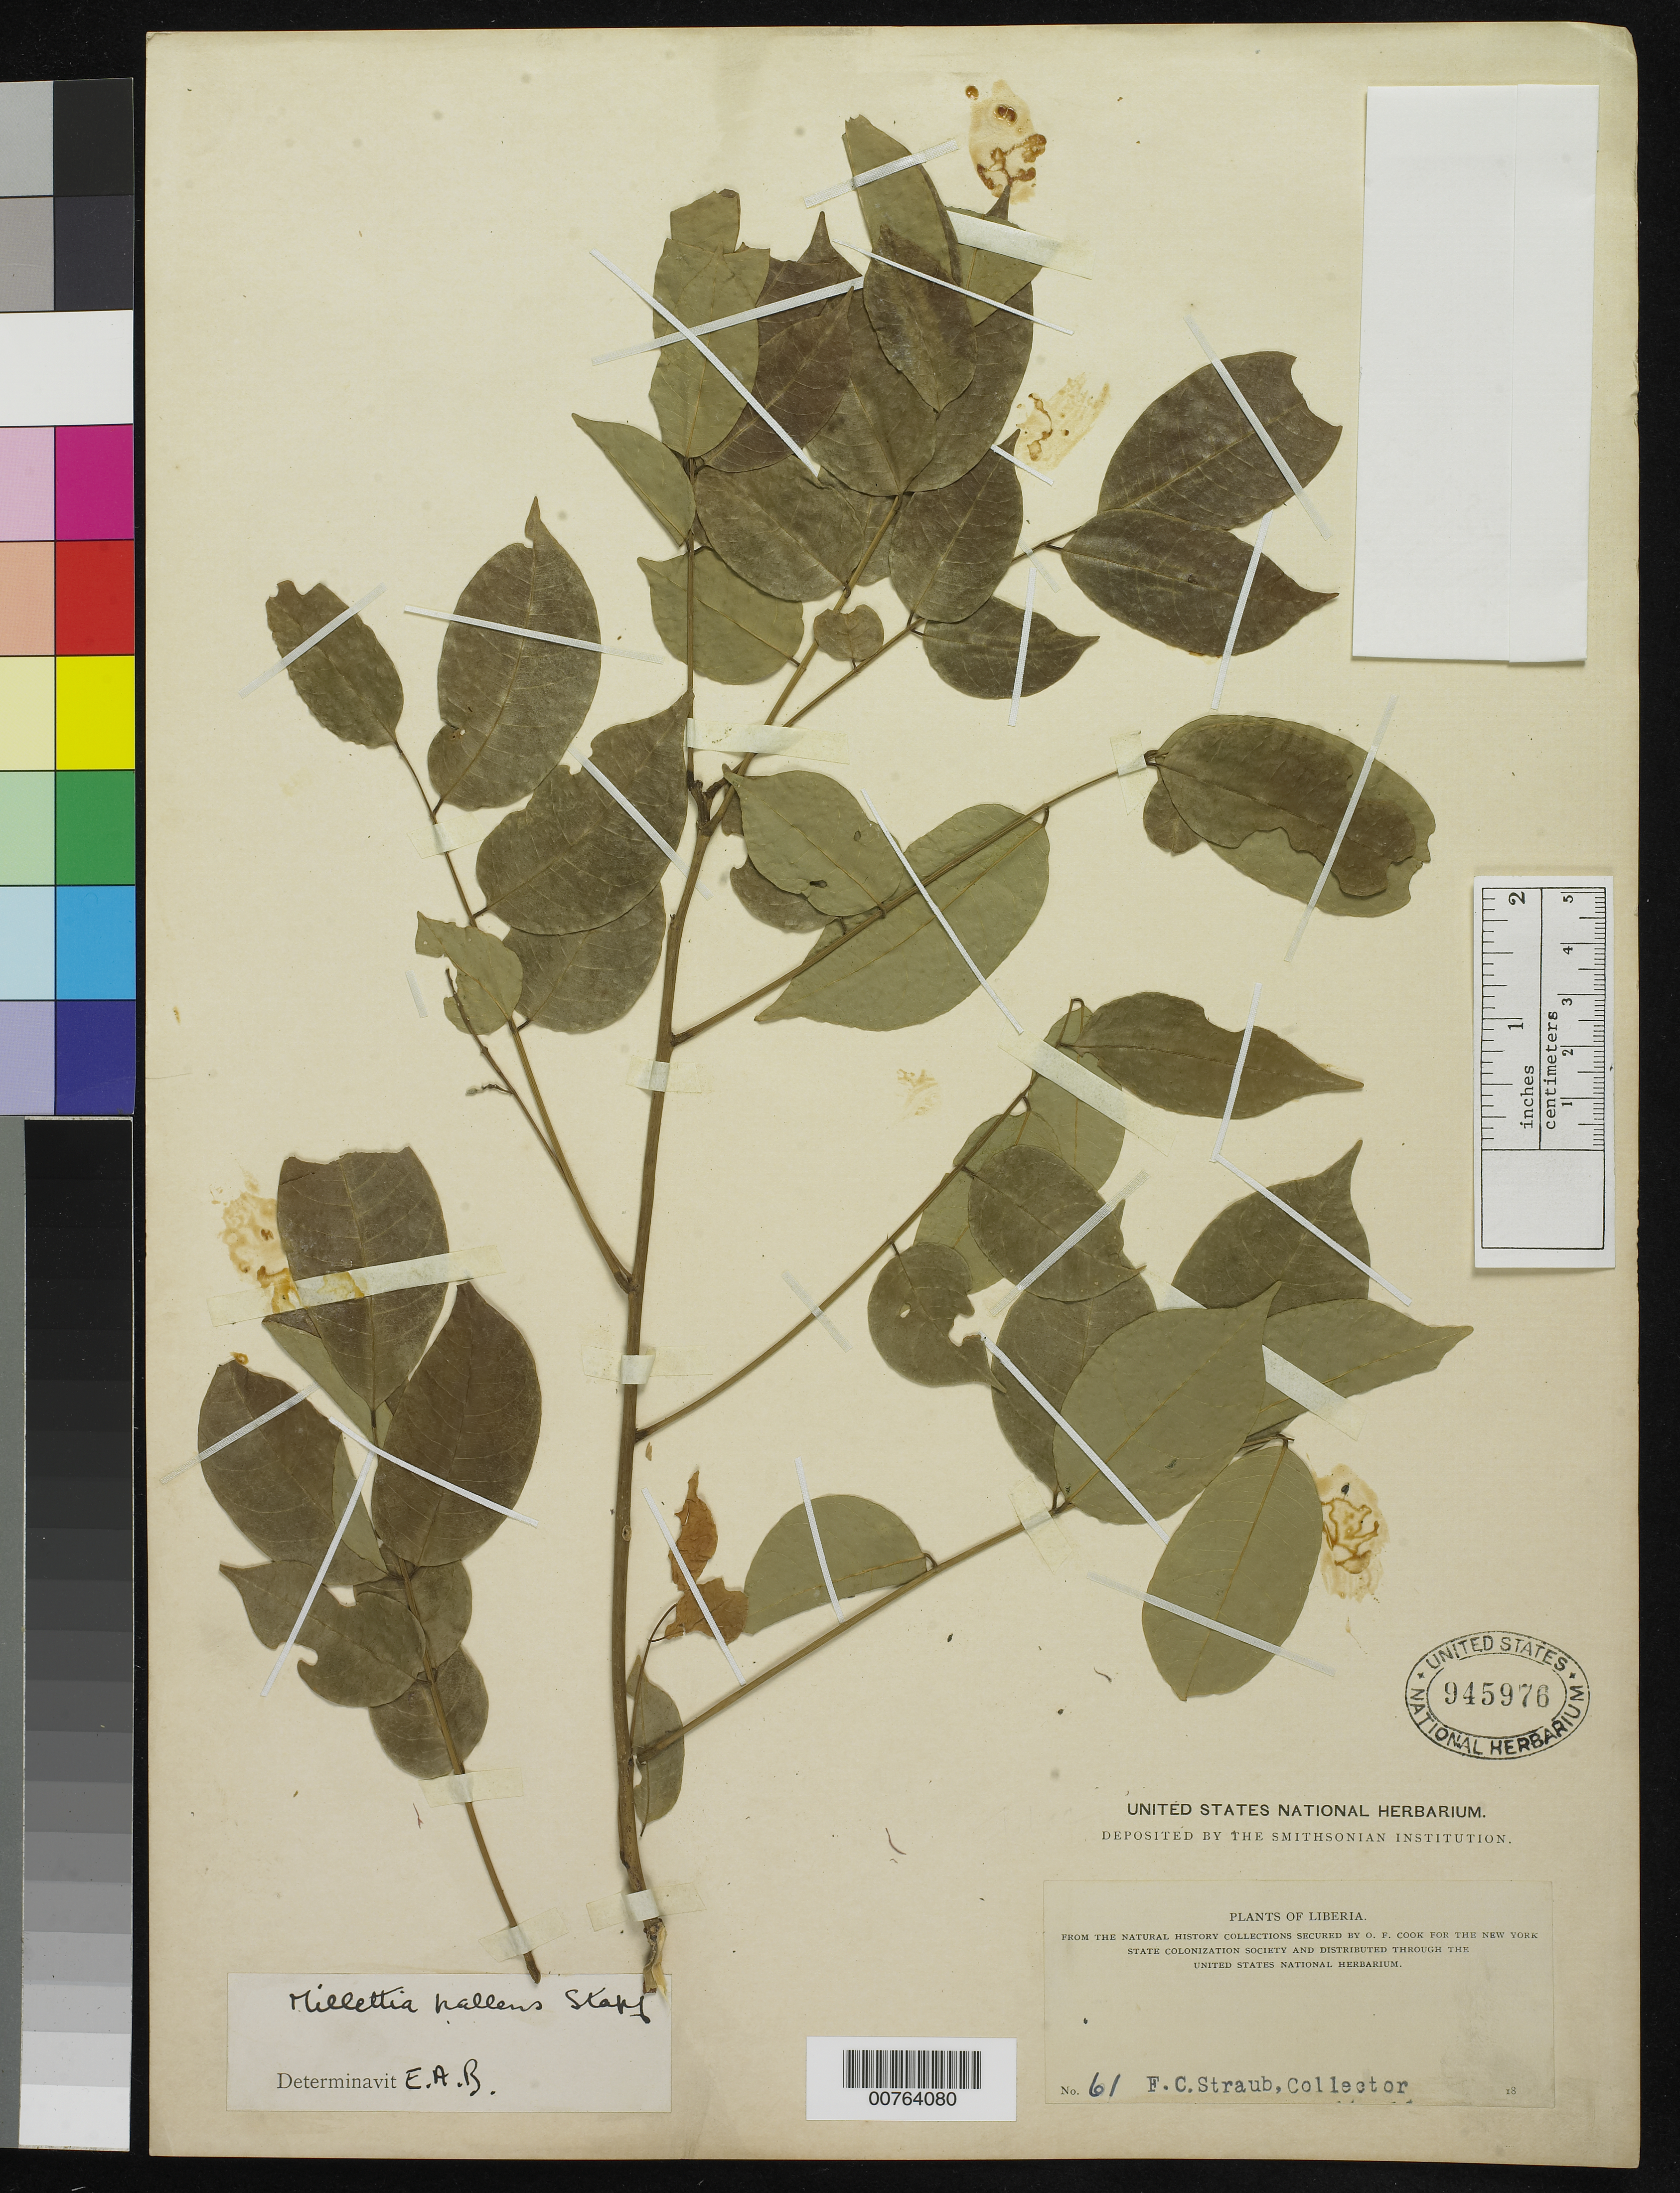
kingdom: Plantae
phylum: Tracheophyta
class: Magnoliopsida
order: Fabales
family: Fabaceae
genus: Millettia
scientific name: Millettia pallens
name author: Stapf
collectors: F. Straub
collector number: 61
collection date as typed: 18--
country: Liberia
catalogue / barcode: US 945976